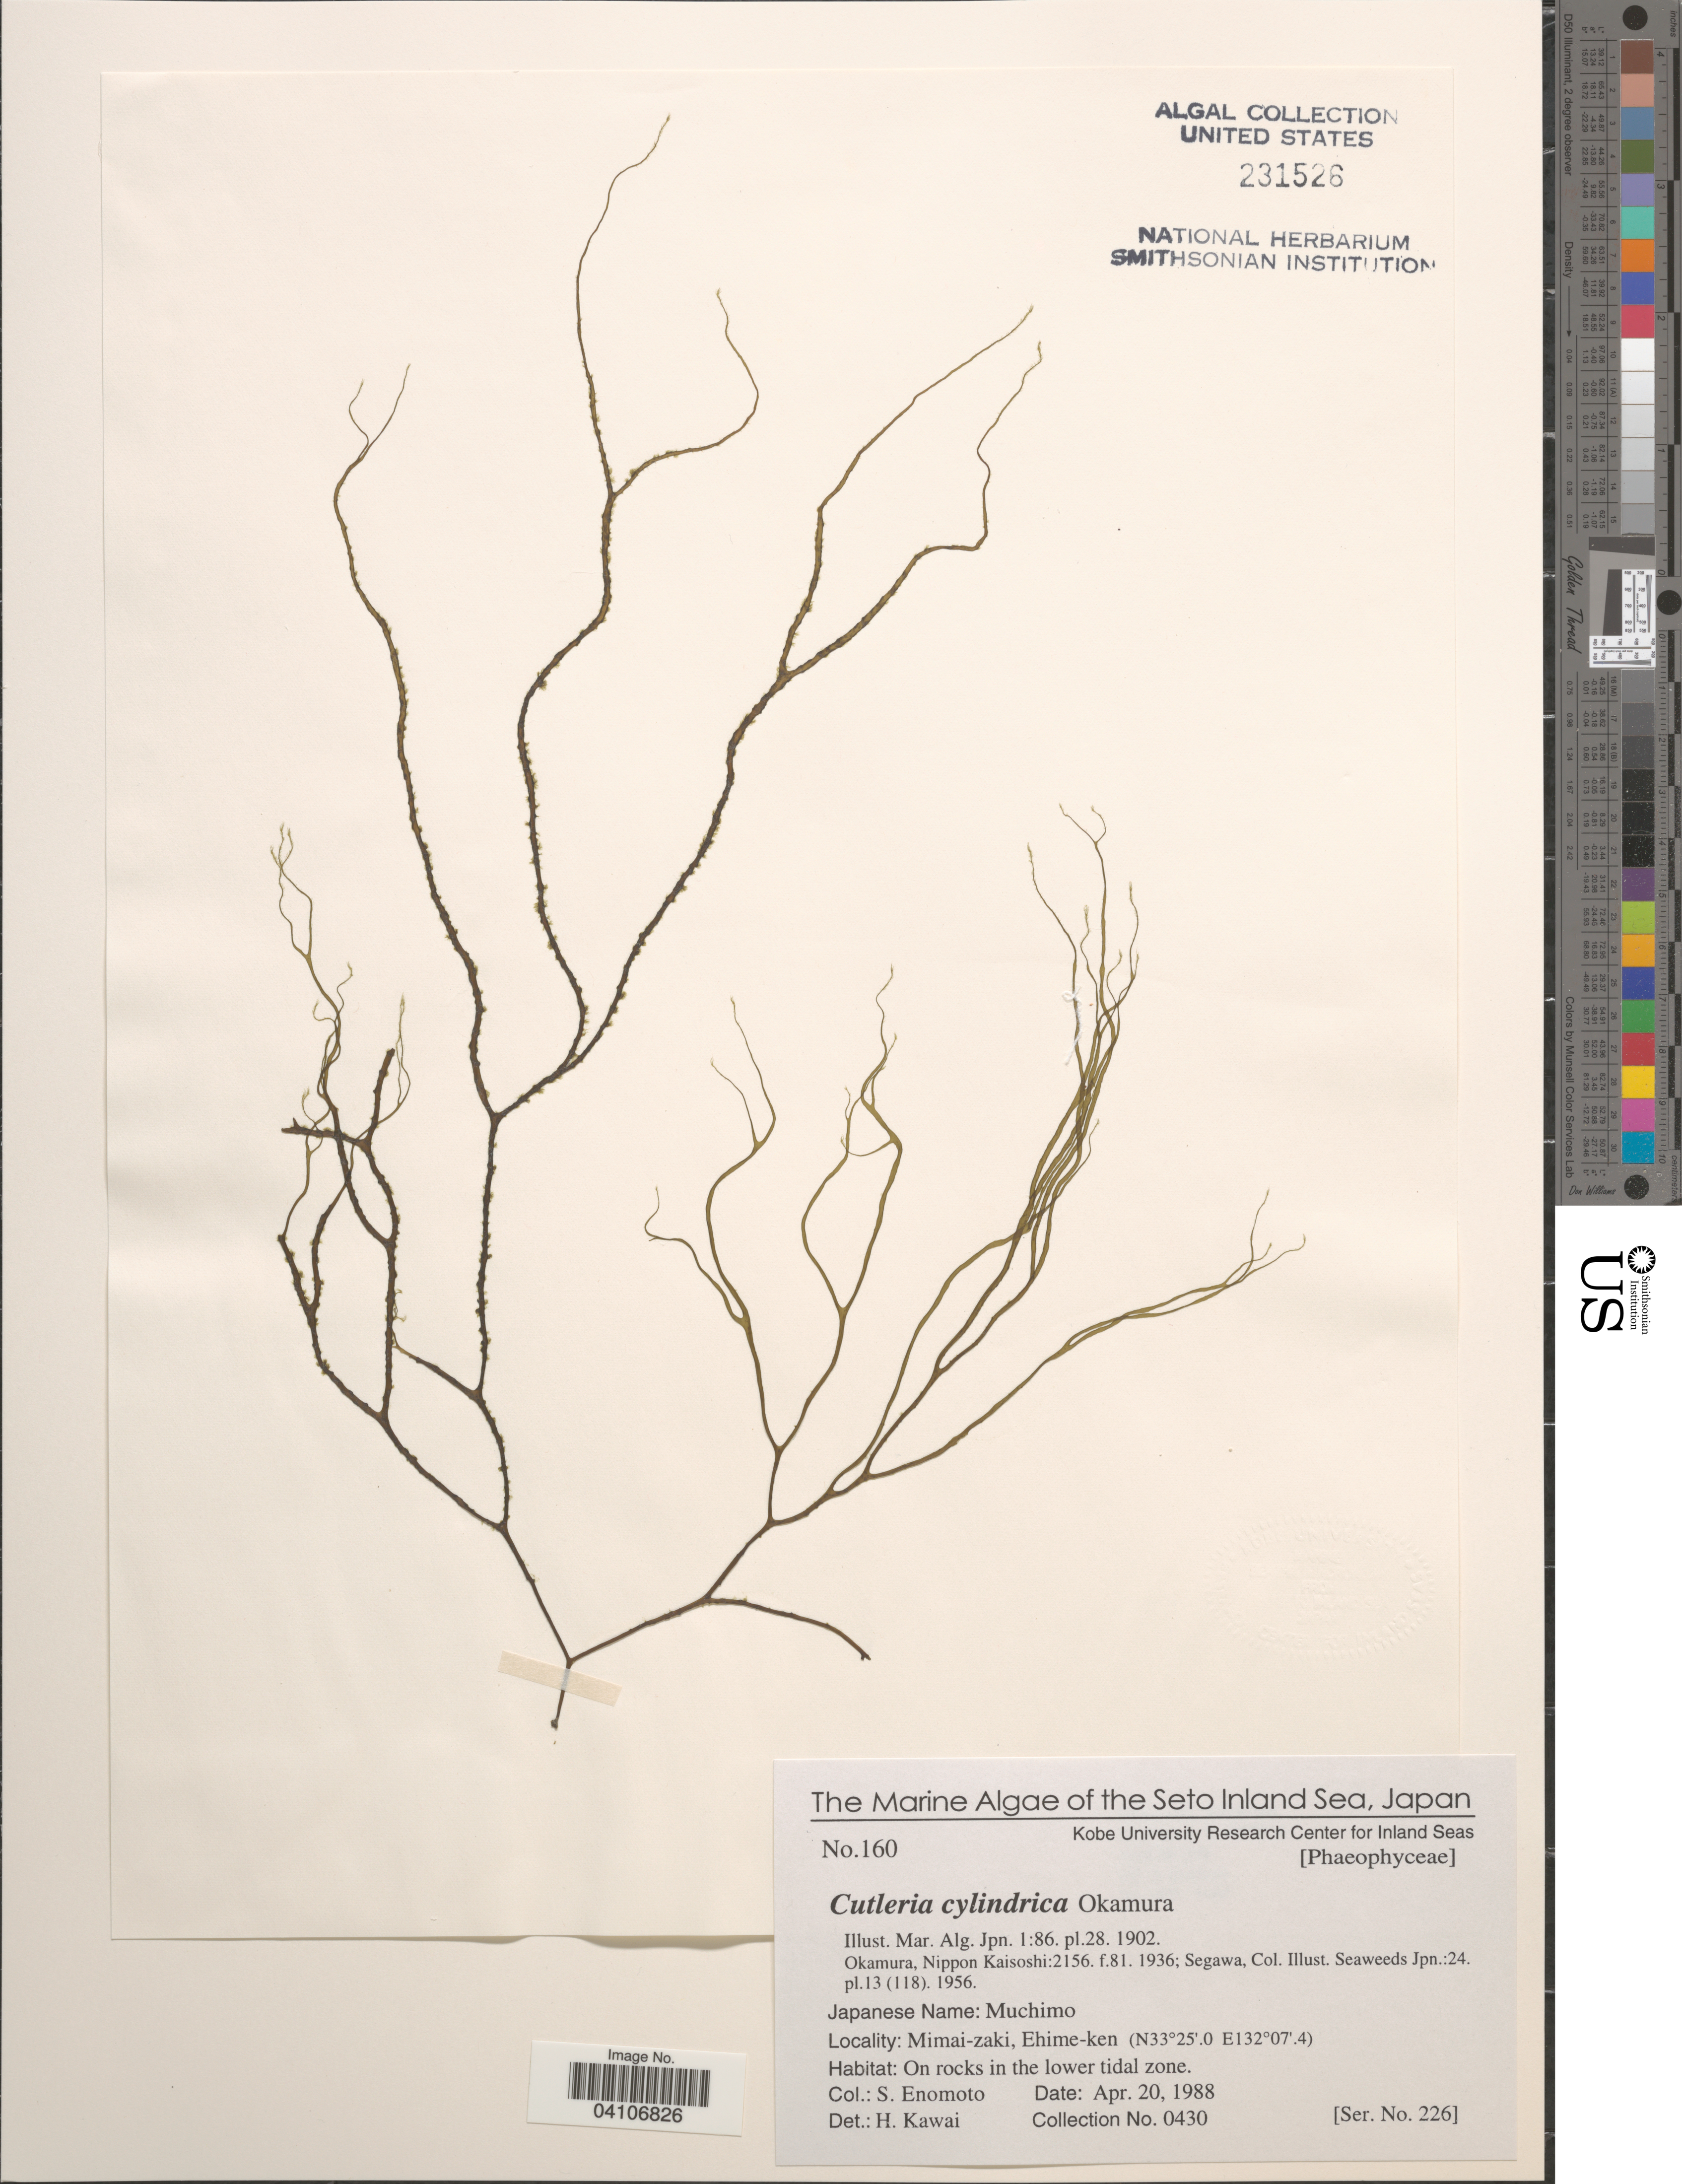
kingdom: Chromista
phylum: Ochrophyta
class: Phaeophyceae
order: Cutleriales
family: Cutleriaceae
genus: Mutimo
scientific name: Mutimo cylindricus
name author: (Okamura) H.Kawai & T. Kitayama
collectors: S. Enomoto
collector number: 0430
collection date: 1988-04-20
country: Japan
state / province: Ehime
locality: The Seto Inland Sea. Mimai-zaki, Ehime-ken. On rocks in the lower tidal zone.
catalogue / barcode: US 231526